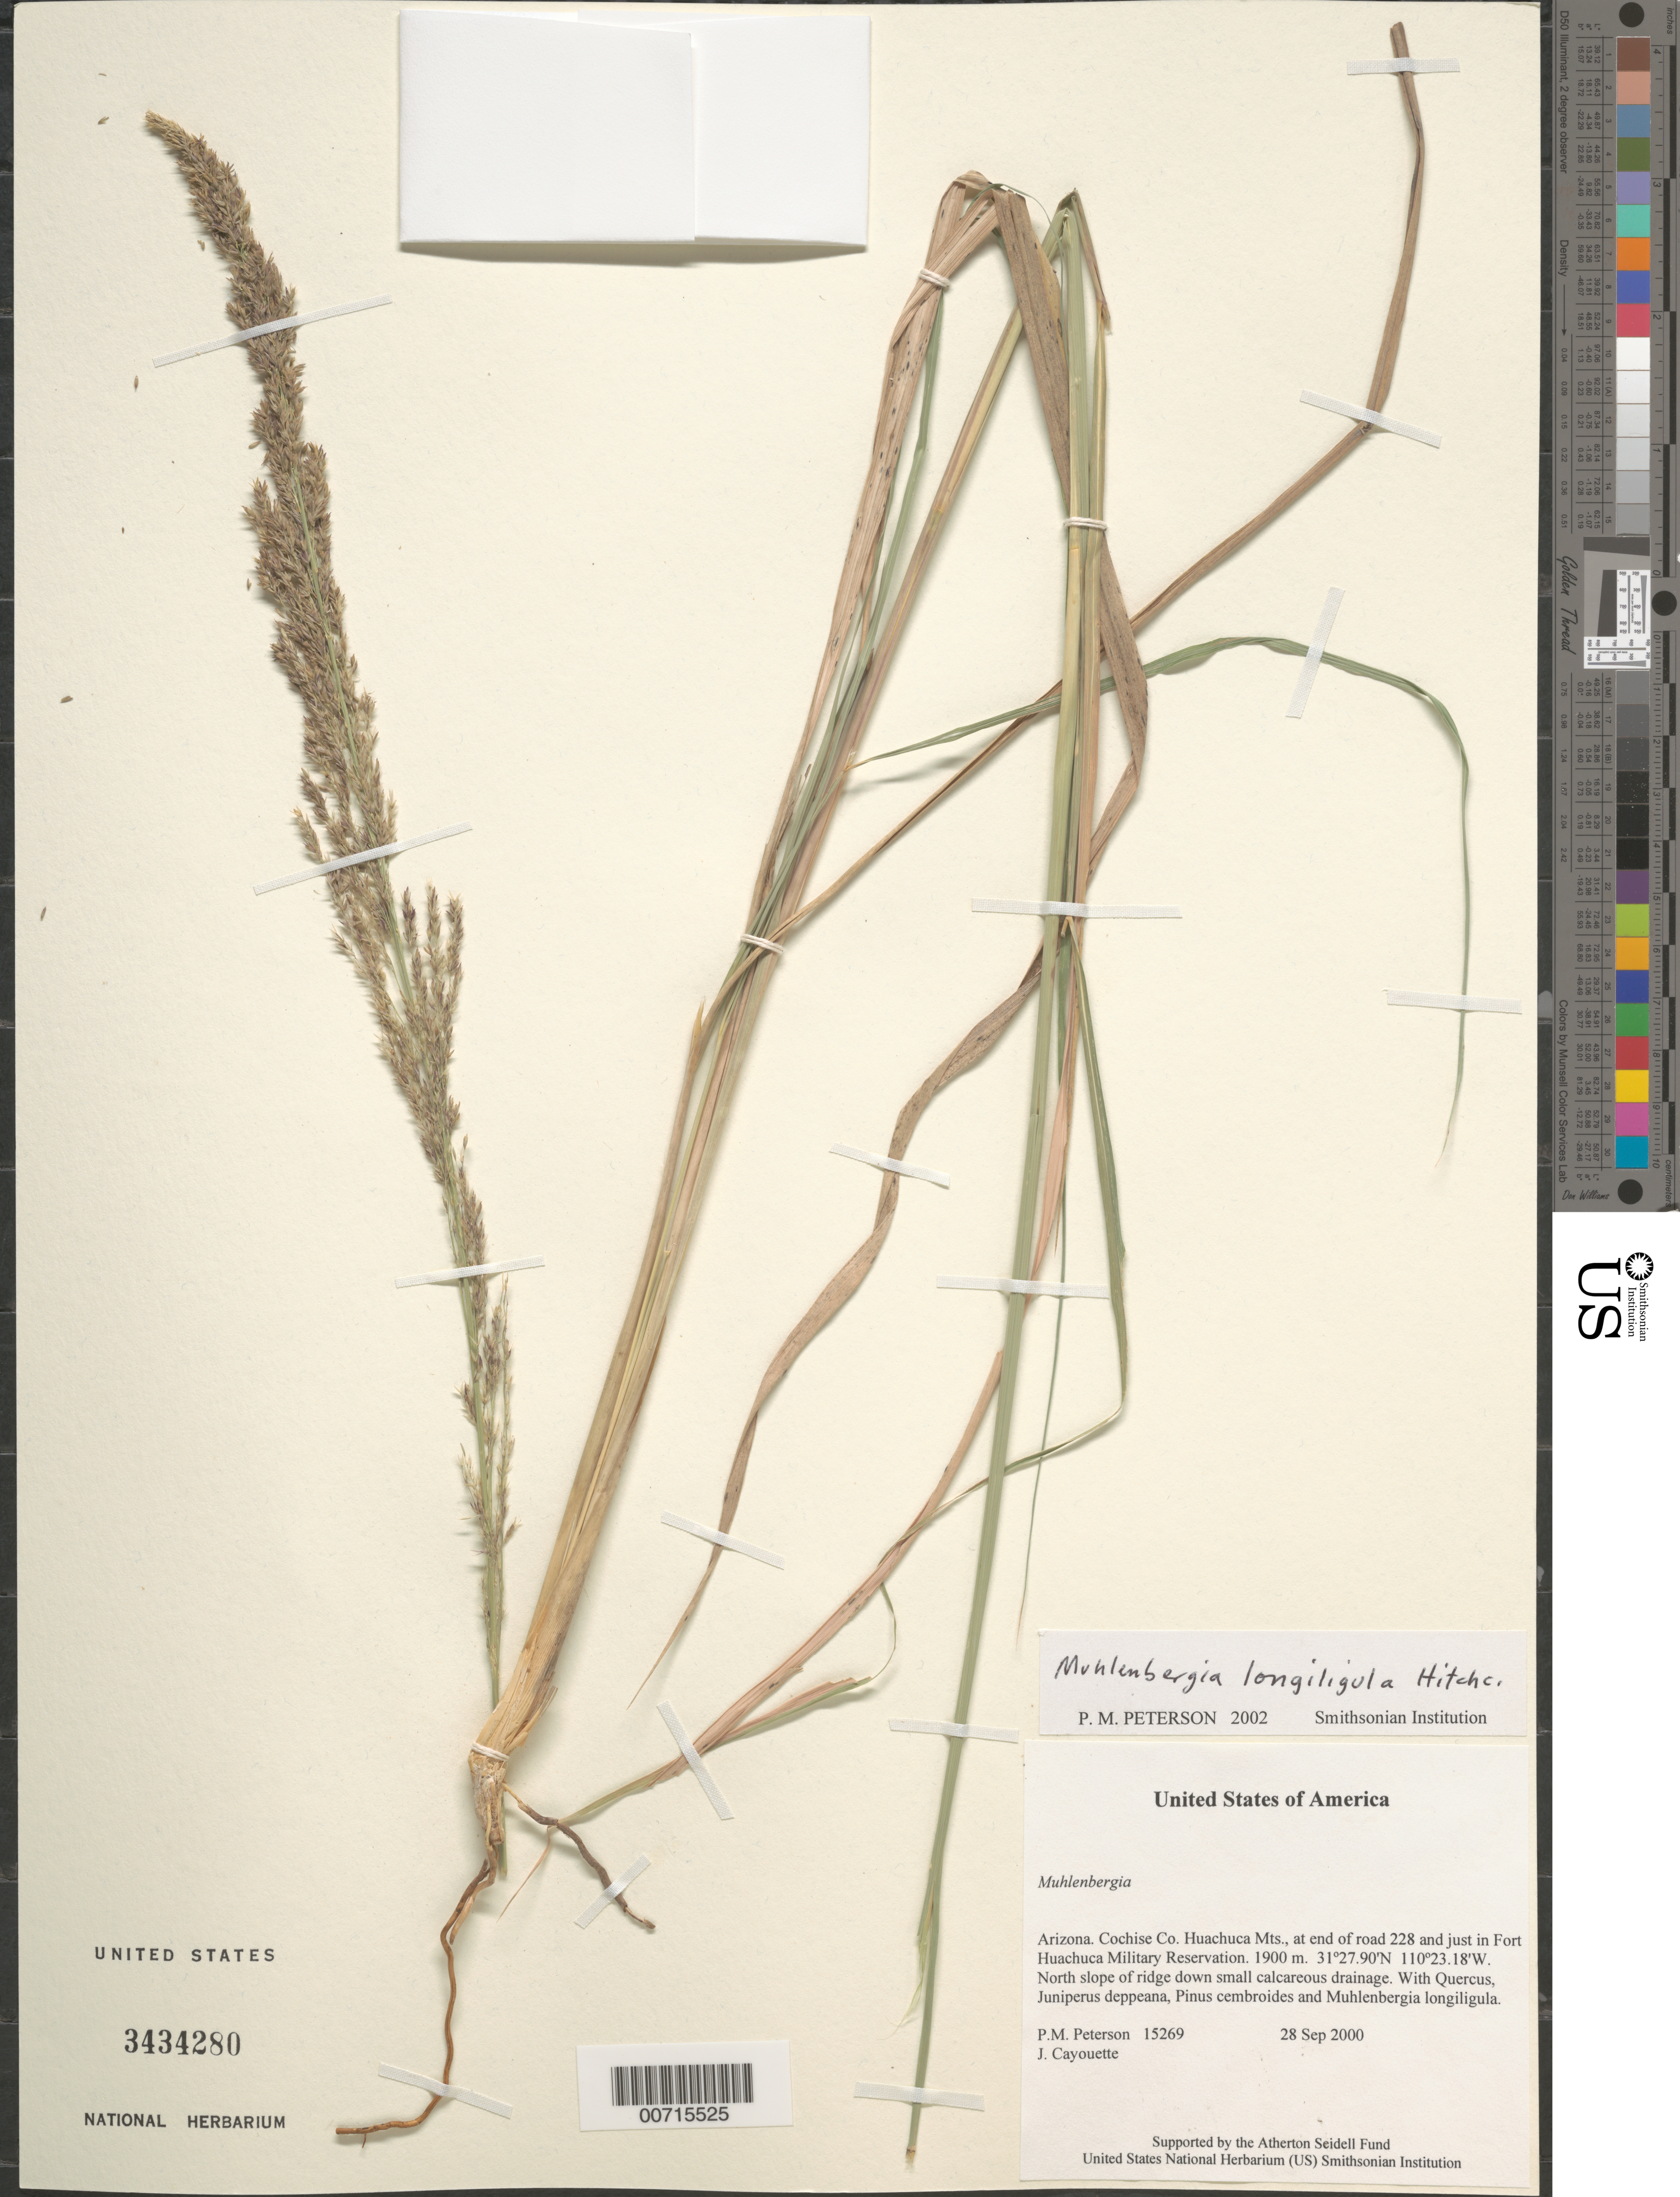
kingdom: Plantae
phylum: Tracheophyta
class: Liliopsida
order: Poales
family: Poaceae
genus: Muhlenbergia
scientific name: Muhlenbergia longiligula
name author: Hitchc.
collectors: P. M. Peterson & J. Cayouette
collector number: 15269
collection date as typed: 28 Sep 2000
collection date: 2000-09-28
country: United States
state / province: Arizona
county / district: Cochise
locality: Huachuca Mts., at end of road 228 and just in Fort Huachuca Military Reservation.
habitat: North slope of ridge down small calcareous drainage.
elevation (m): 1900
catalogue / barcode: US 3434280